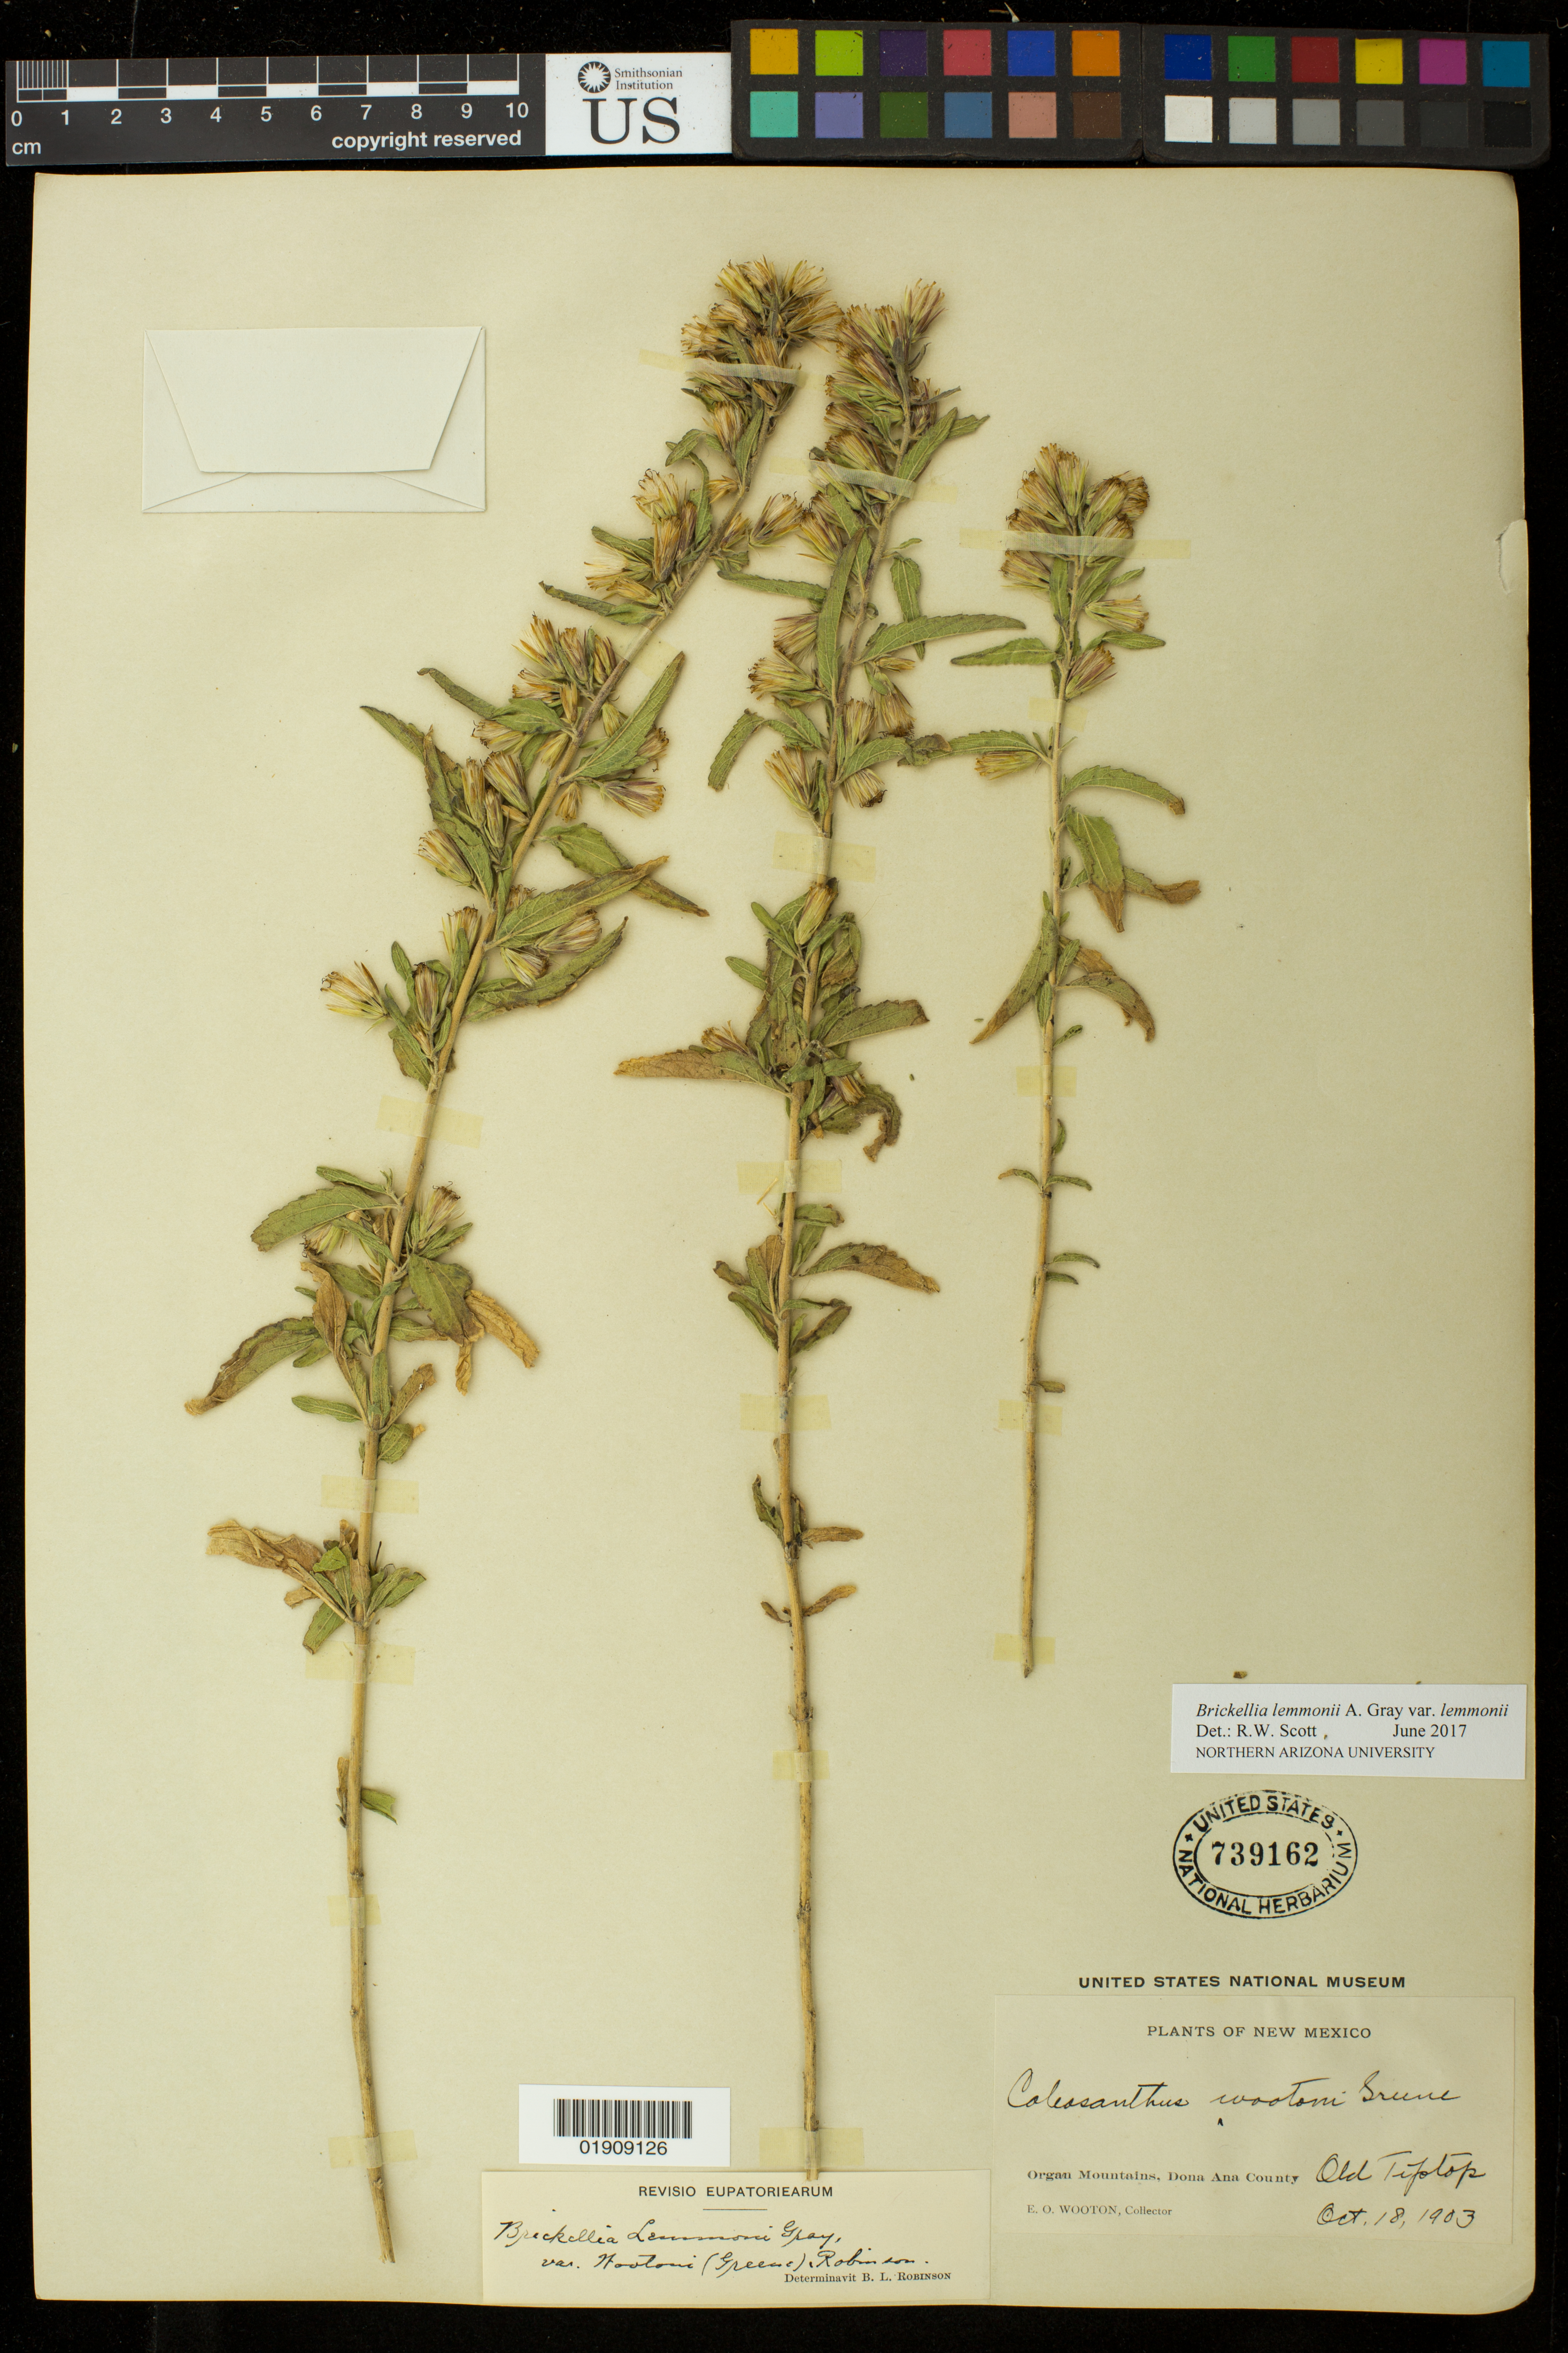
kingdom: Plantae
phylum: Tracheophyta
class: Magnoliopsida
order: Asterales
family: Asteraceae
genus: Brickellia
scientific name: Brickellia lemmonii var. lemmonii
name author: A. Gray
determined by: Scott, Randall W., (ASC), Northern Arizona University (UNITED STATES)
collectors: E. O. Wooton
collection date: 1903-10-18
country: United States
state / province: New Mexico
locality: Organ Mountains, Dona Ana County, Old TipTop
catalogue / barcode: US 739162